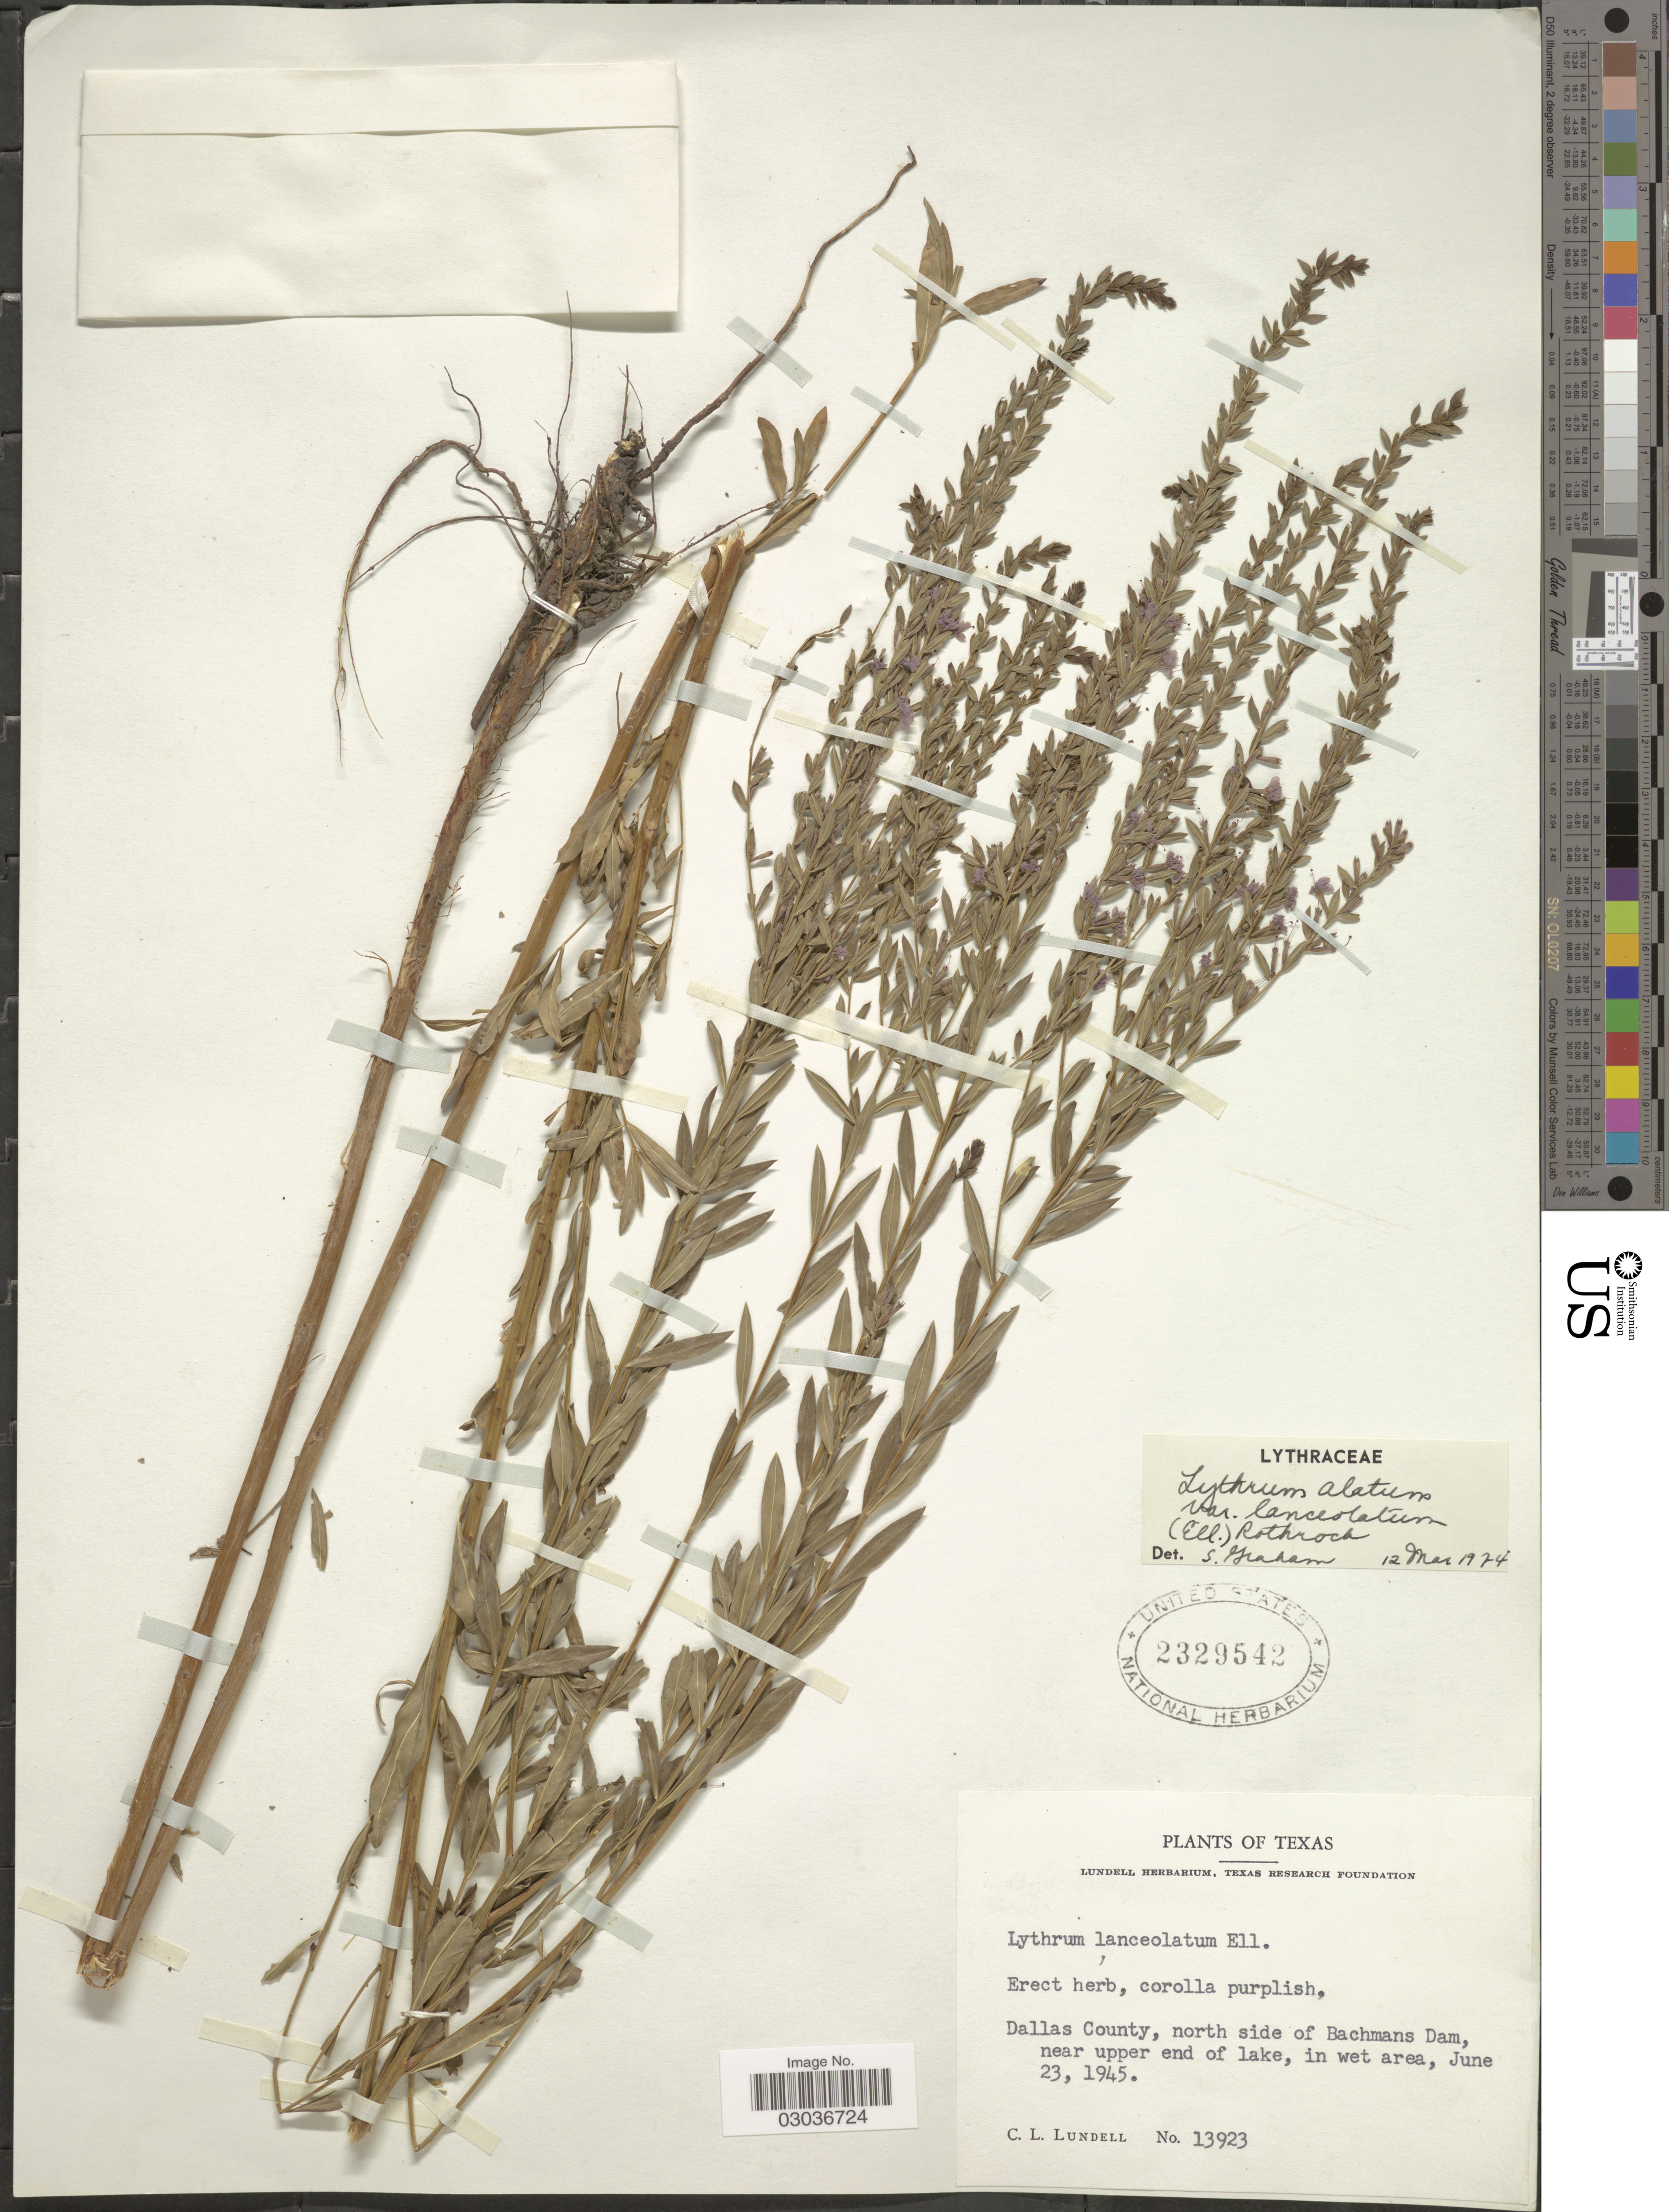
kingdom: Plantae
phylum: Tracheophyta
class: Magnoliopsida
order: Myrtales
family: Lythraceae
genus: Lythrum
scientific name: Lythrum alatum var. lanceolatum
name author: (Elliott) A. Gray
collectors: C. L. Lundell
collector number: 13923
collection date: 1945-06-23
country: United States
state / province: Texas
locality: Dallas County, north side of Bachmans Dam, near upper end of lake, in wet area.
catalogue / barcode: US 2329542